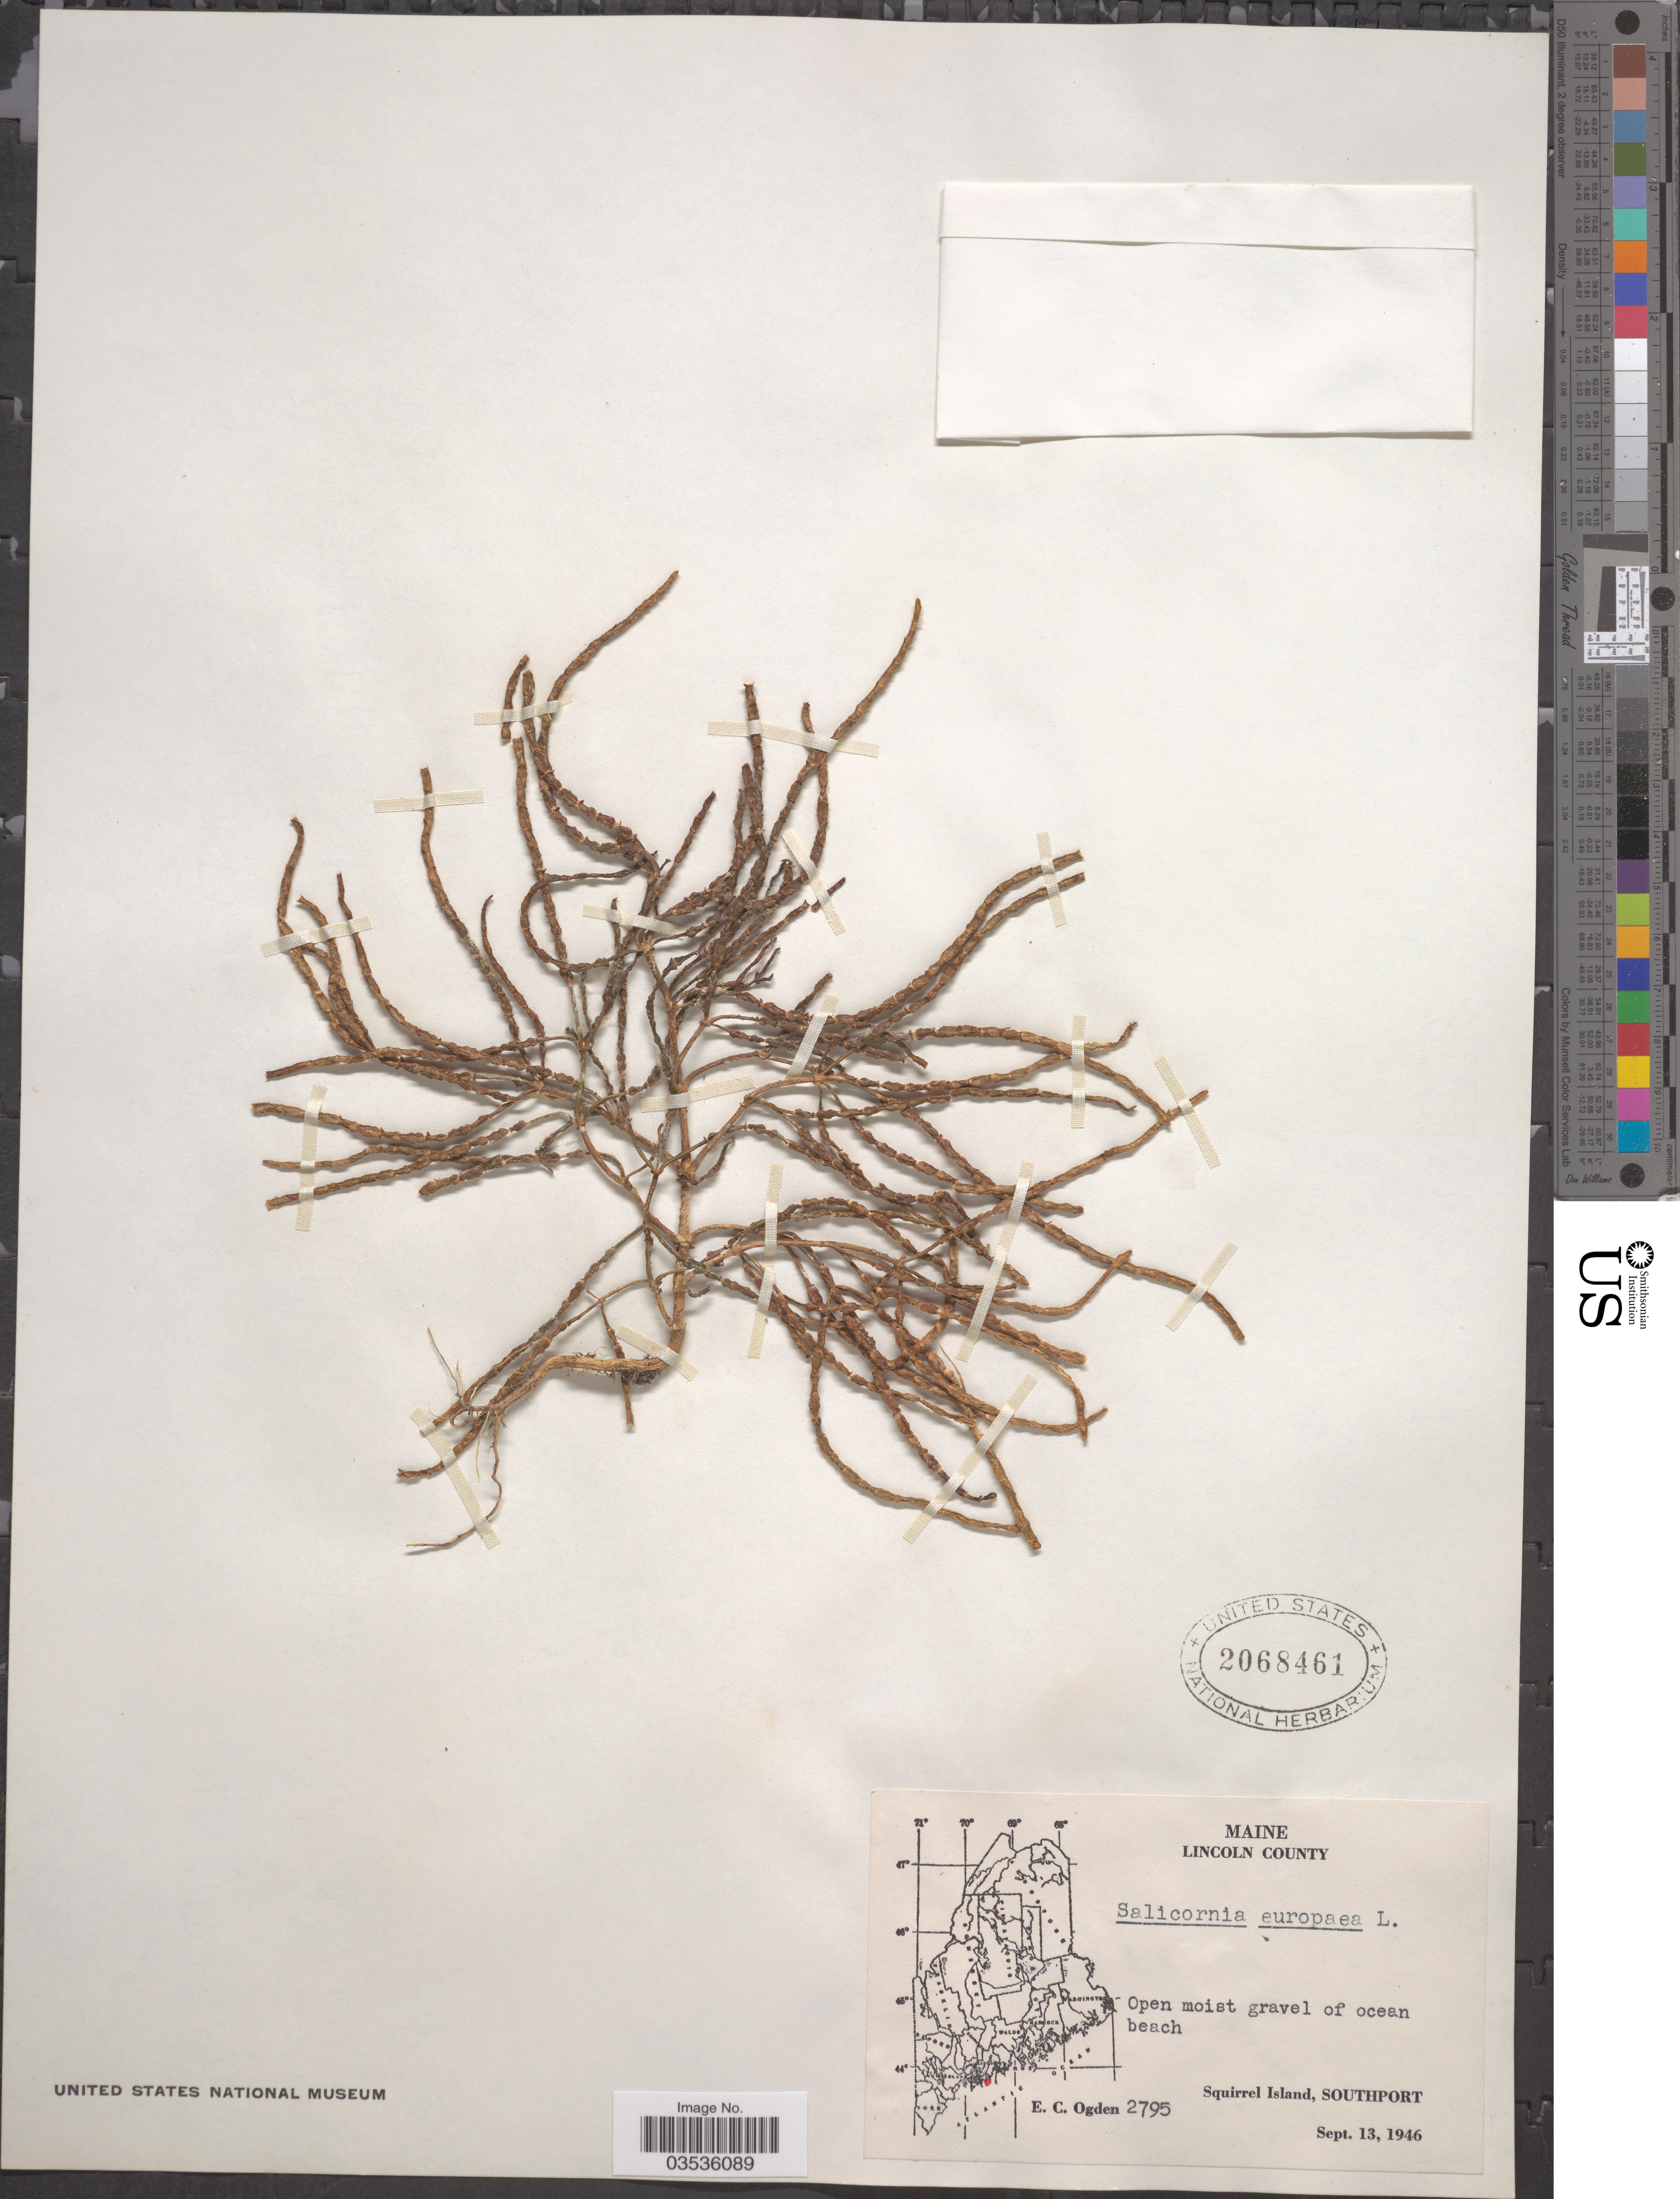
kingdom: Plantae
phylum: Tracheophyta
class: Magnoliopsida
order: Caryophyllales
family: Amaranthaceae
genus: Salicornia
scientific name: Salicornia europaea var. prostrata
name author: (Pall.) Fernald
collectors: E. Ogden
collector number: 2795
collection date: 1946-09-13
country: United States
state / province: Maine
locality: Lincoln County. Squirrel Island, Southport.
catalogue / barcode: US 2068461